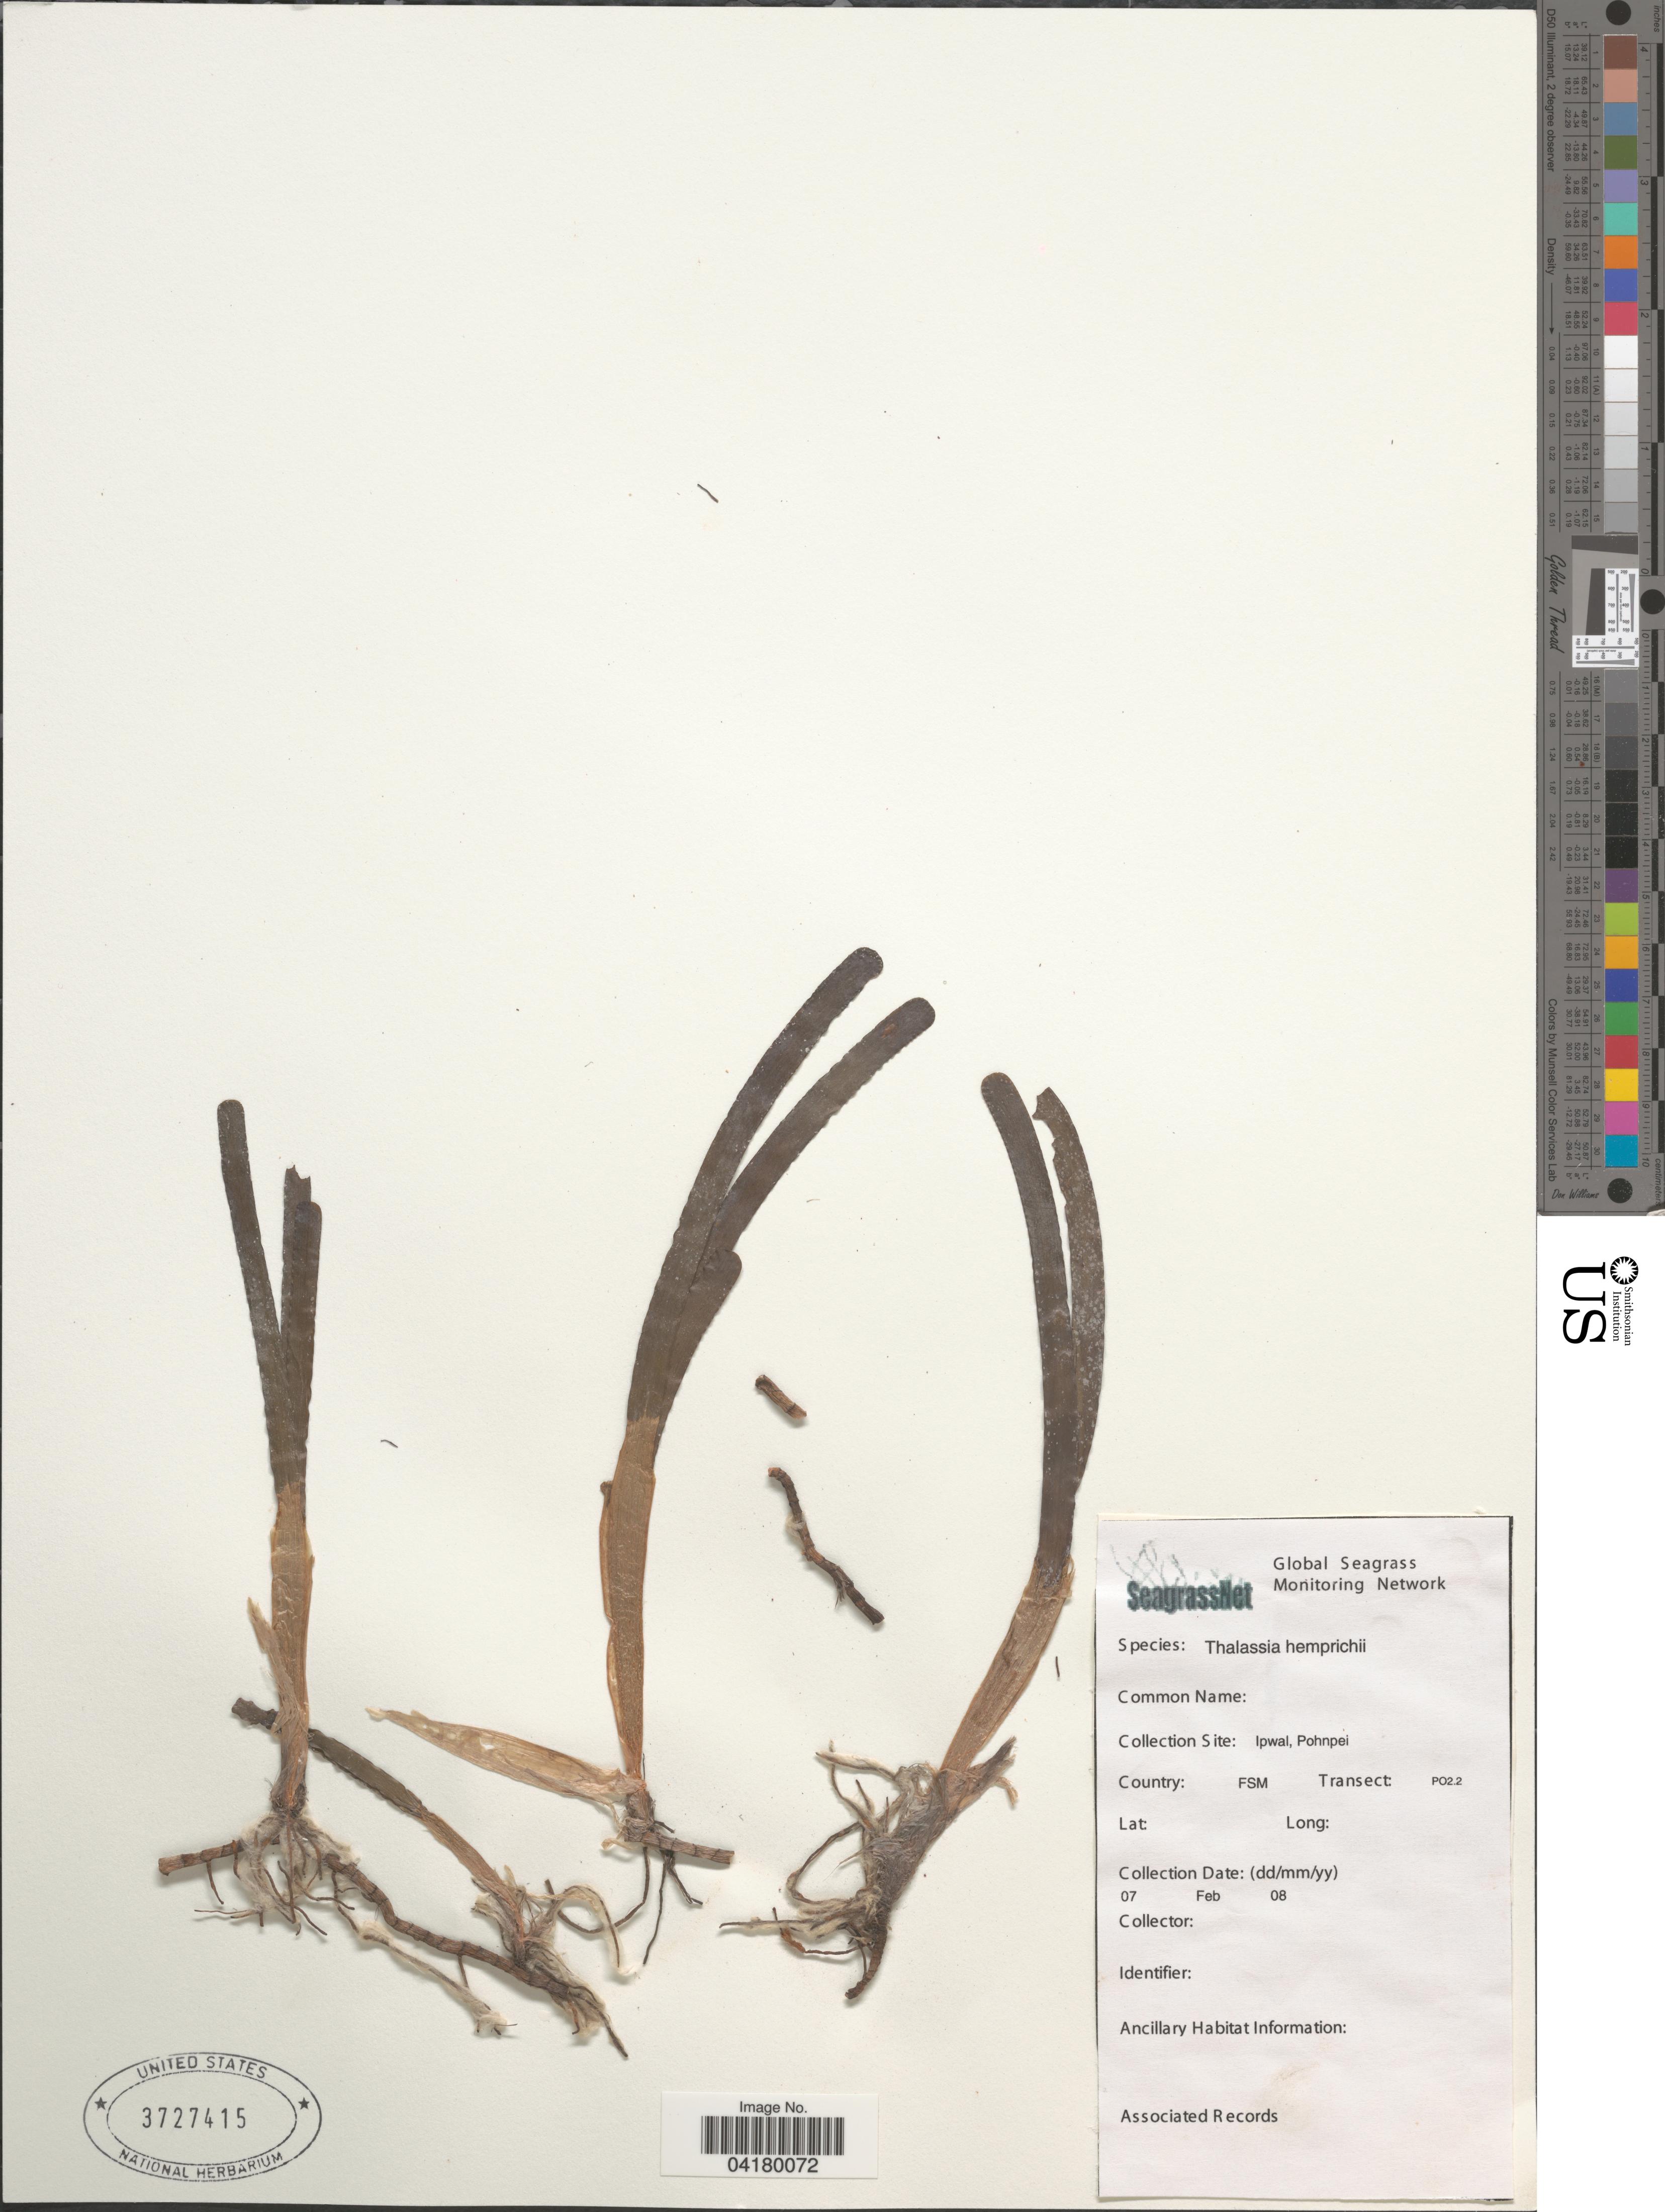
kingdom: Plantae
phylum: Tracheophyta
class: Liliopsida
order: Alismatales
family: Hydrocharitaceae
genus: Thalassia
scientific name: Thalassia hemprichii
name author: Asch.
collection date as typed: Transcribed d/m/y: 7/2/8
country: Micronesia, Federated States of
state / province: Pohnpei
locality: Collection Site: Ipwal. Country: FSM. Transect: PO2.2.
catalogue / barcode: US 3727415